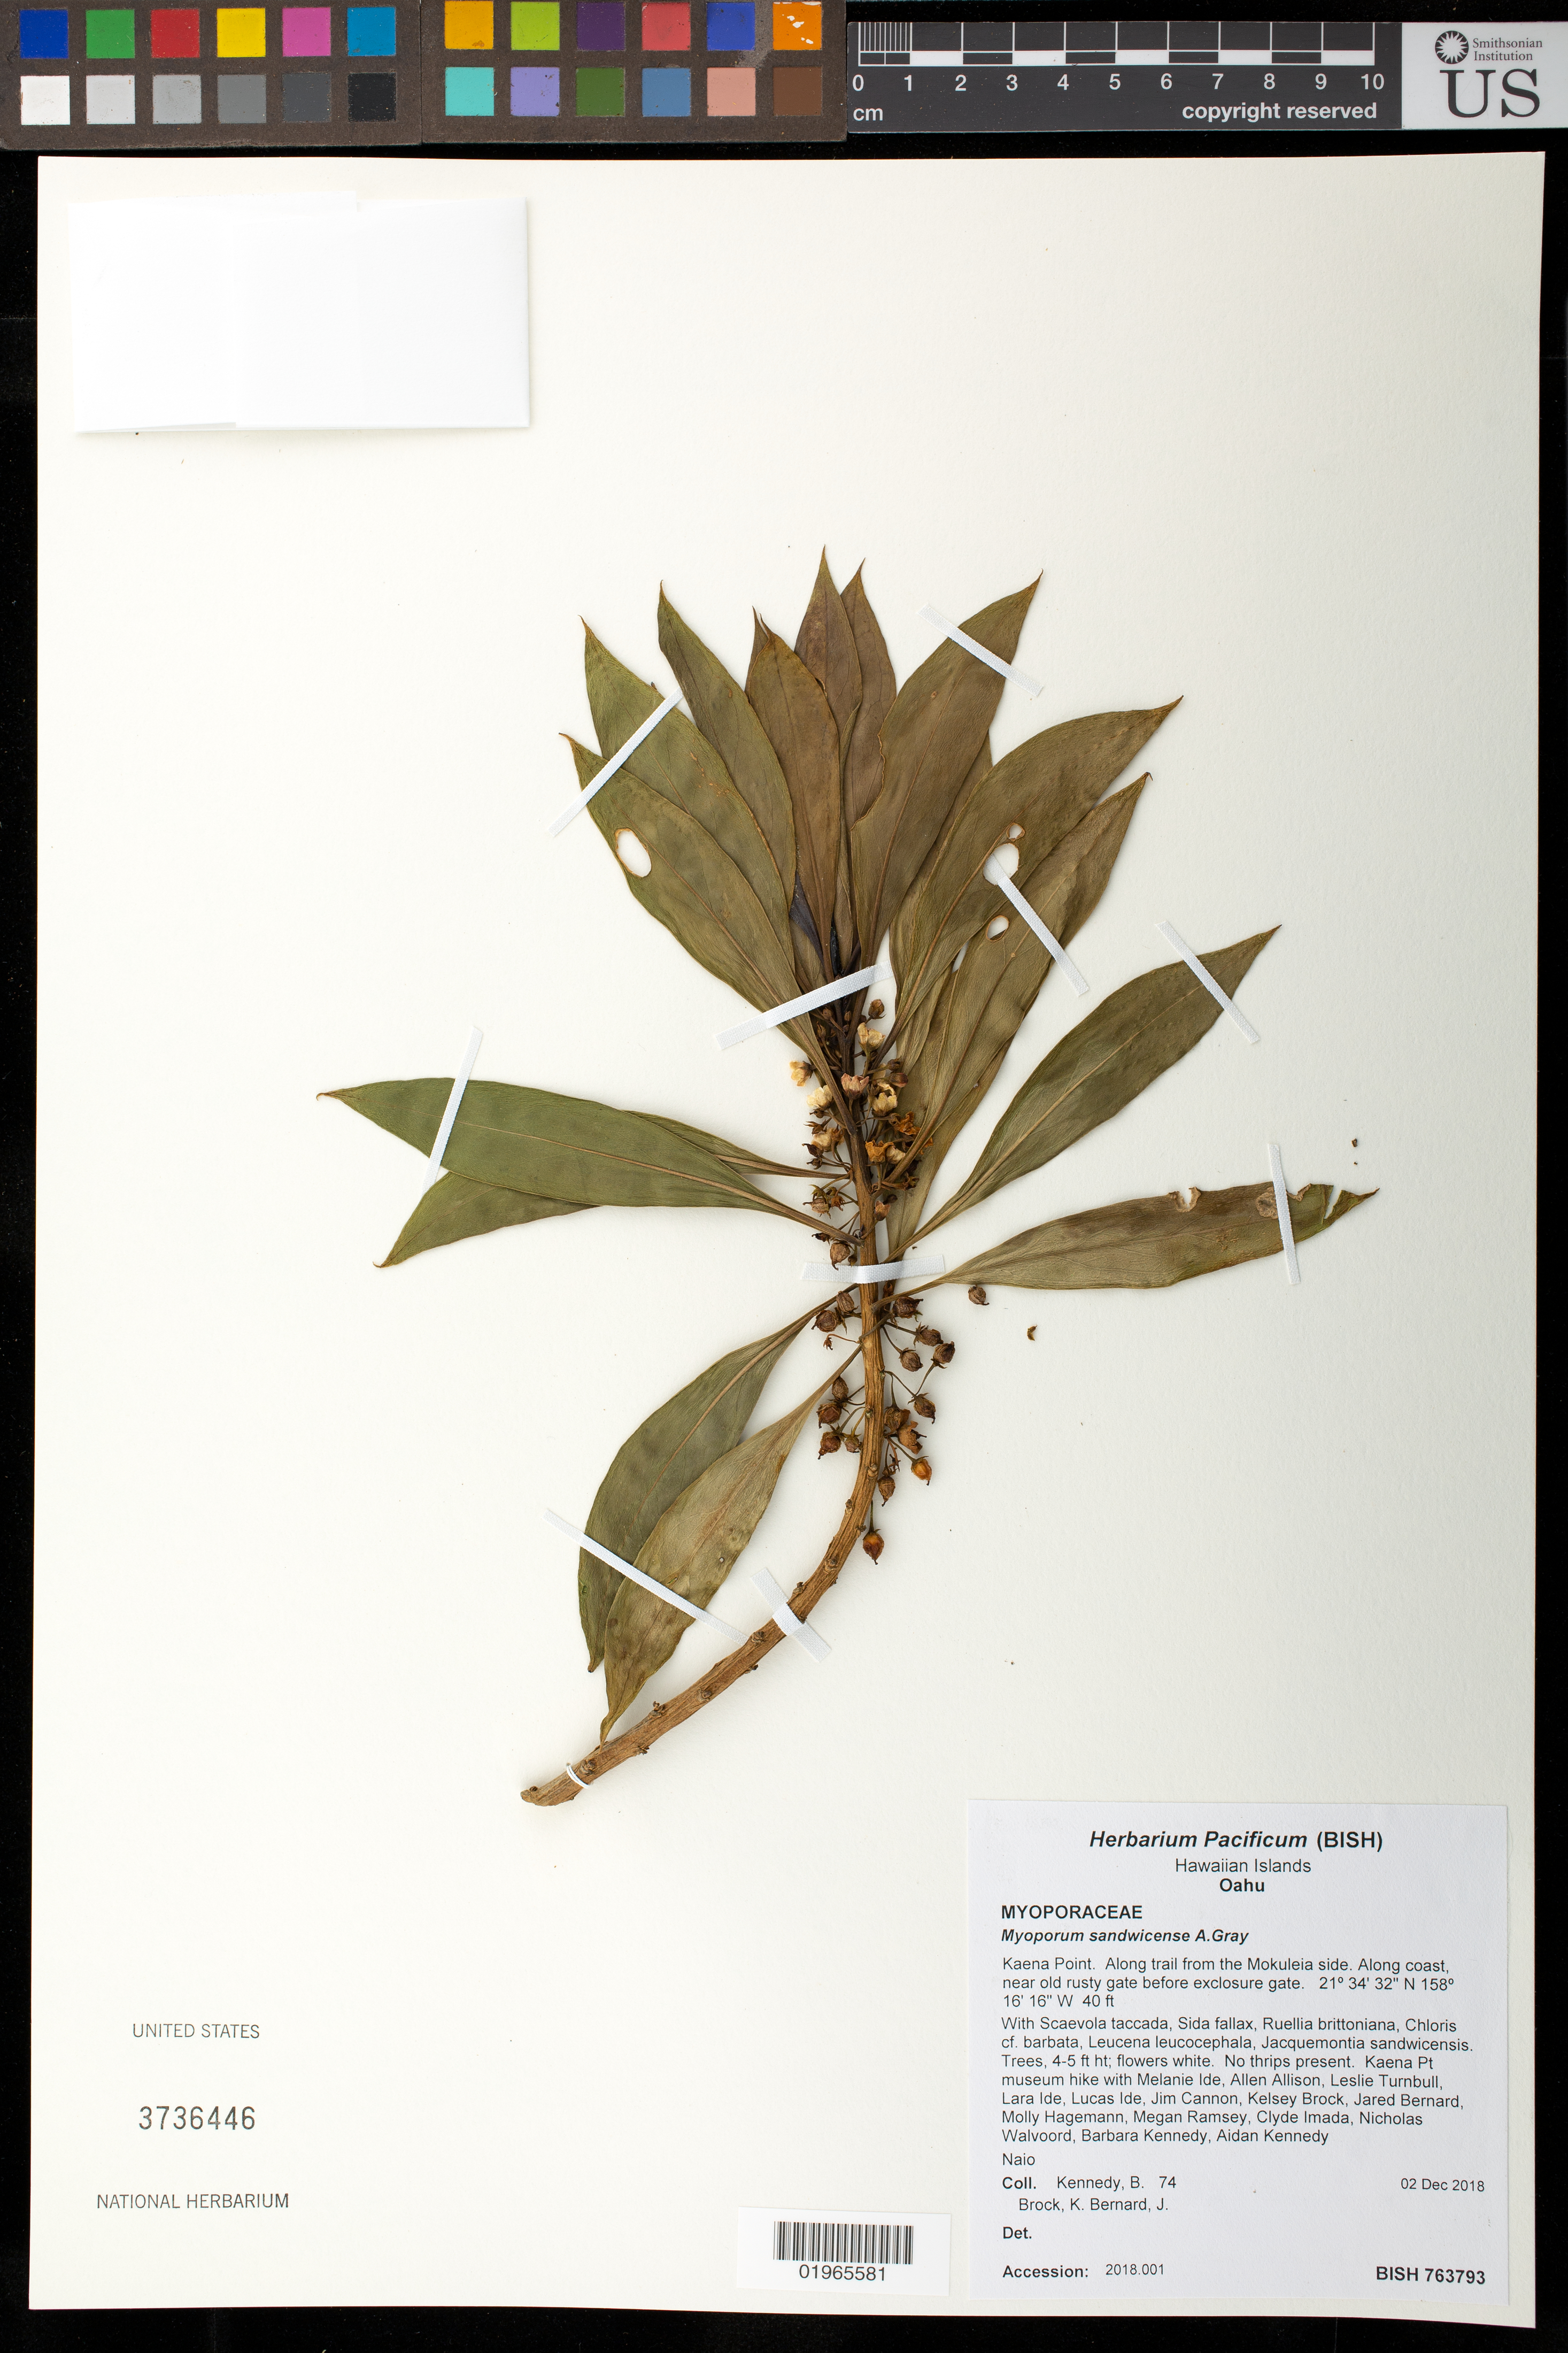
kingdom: Plantae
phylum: Tracheophyta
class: Magnoliopsida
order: Lamiales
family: Scrophulariaceae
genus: Myoporum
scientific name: Myoporum sandwicense subsp. sandwicense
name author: A. Gray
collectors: B. Kennedy, K. Brock & J. Bernard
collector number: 74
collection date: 2018-12-02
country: United States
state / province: Hawaii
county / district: Honolulu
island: Oahu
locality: Kaena Point, along trail from the Mokuleia side, along coast, near old rusty gate before exclosure gate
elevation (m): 12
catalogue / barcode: US 3736446